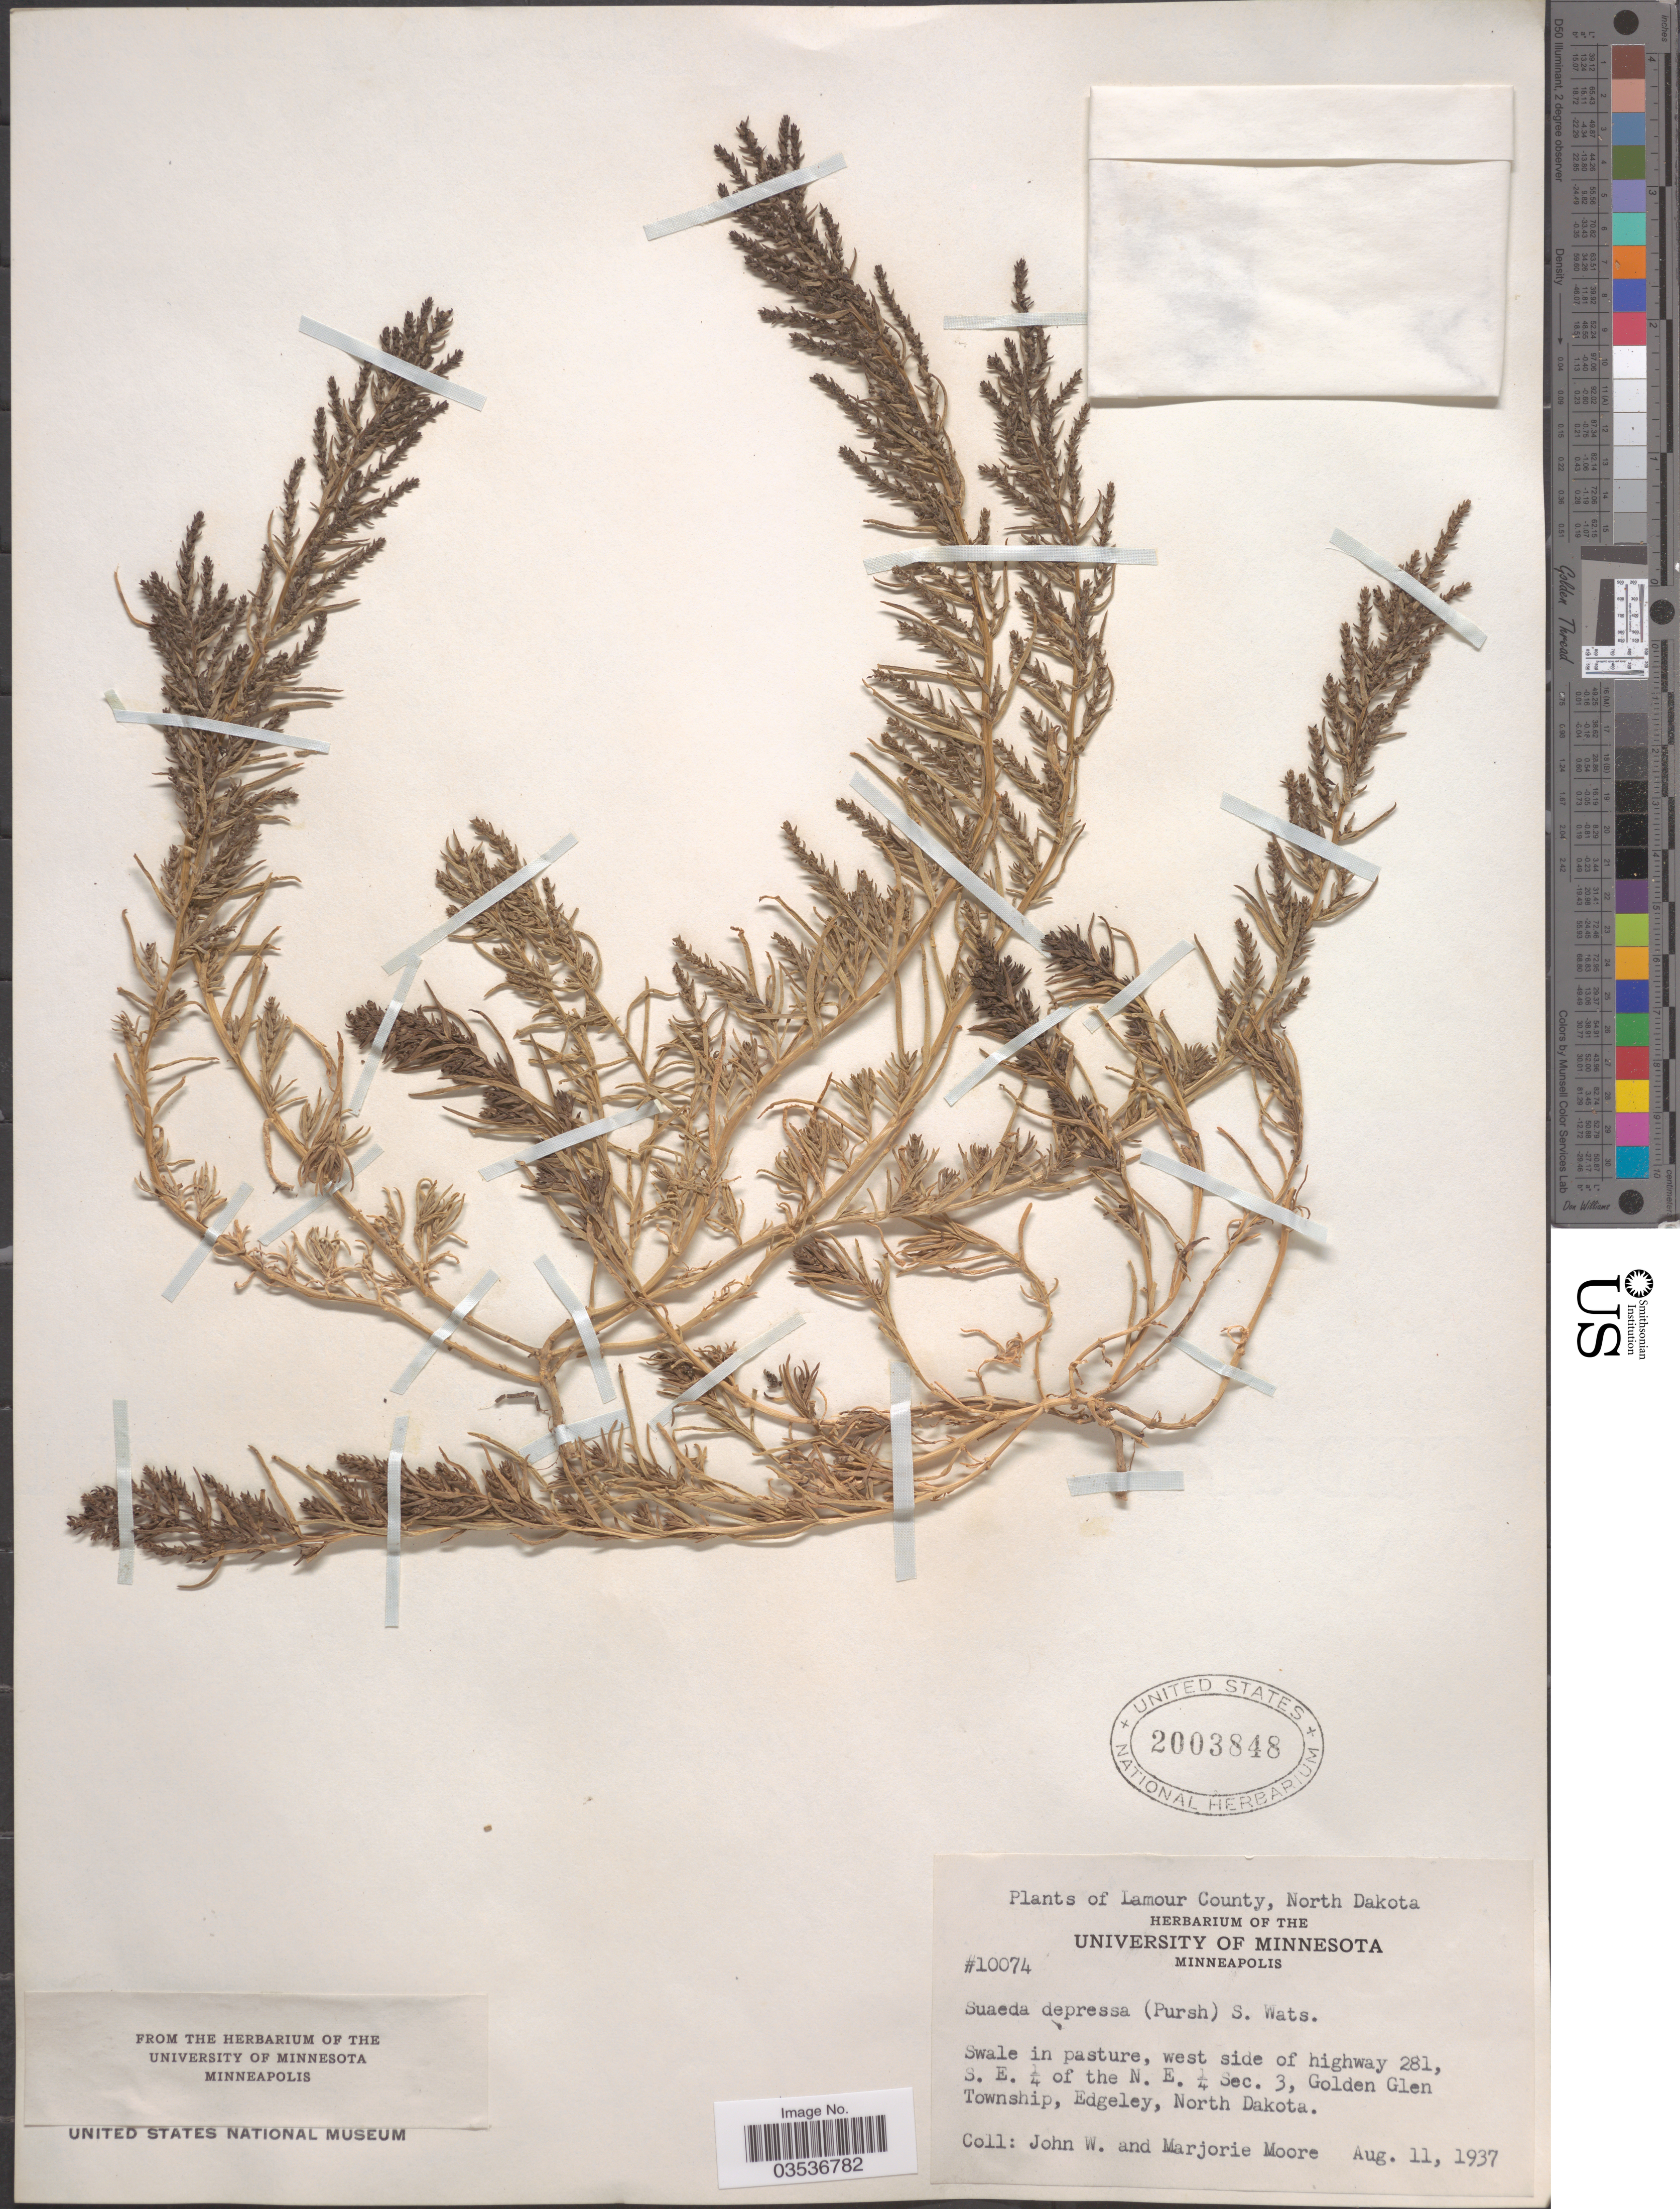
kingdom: Plantae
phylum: Tracheophyta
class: Magnoliopsida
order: Caryophyllales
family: Amaranthaceae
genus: Suaeda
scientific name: Suaeda depressa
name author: (Pursh) S. Watson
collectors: J. Moore & M. Moore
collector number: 10074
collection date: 1937-08-11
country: United States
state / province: Minnesota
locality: Lamour County. Swale in pasture, west side of highway 281, S.E. ¼ of the N.E. ¼ Sec. 3, Golden Glen Township, Edgeley.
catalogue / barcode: US 2003848